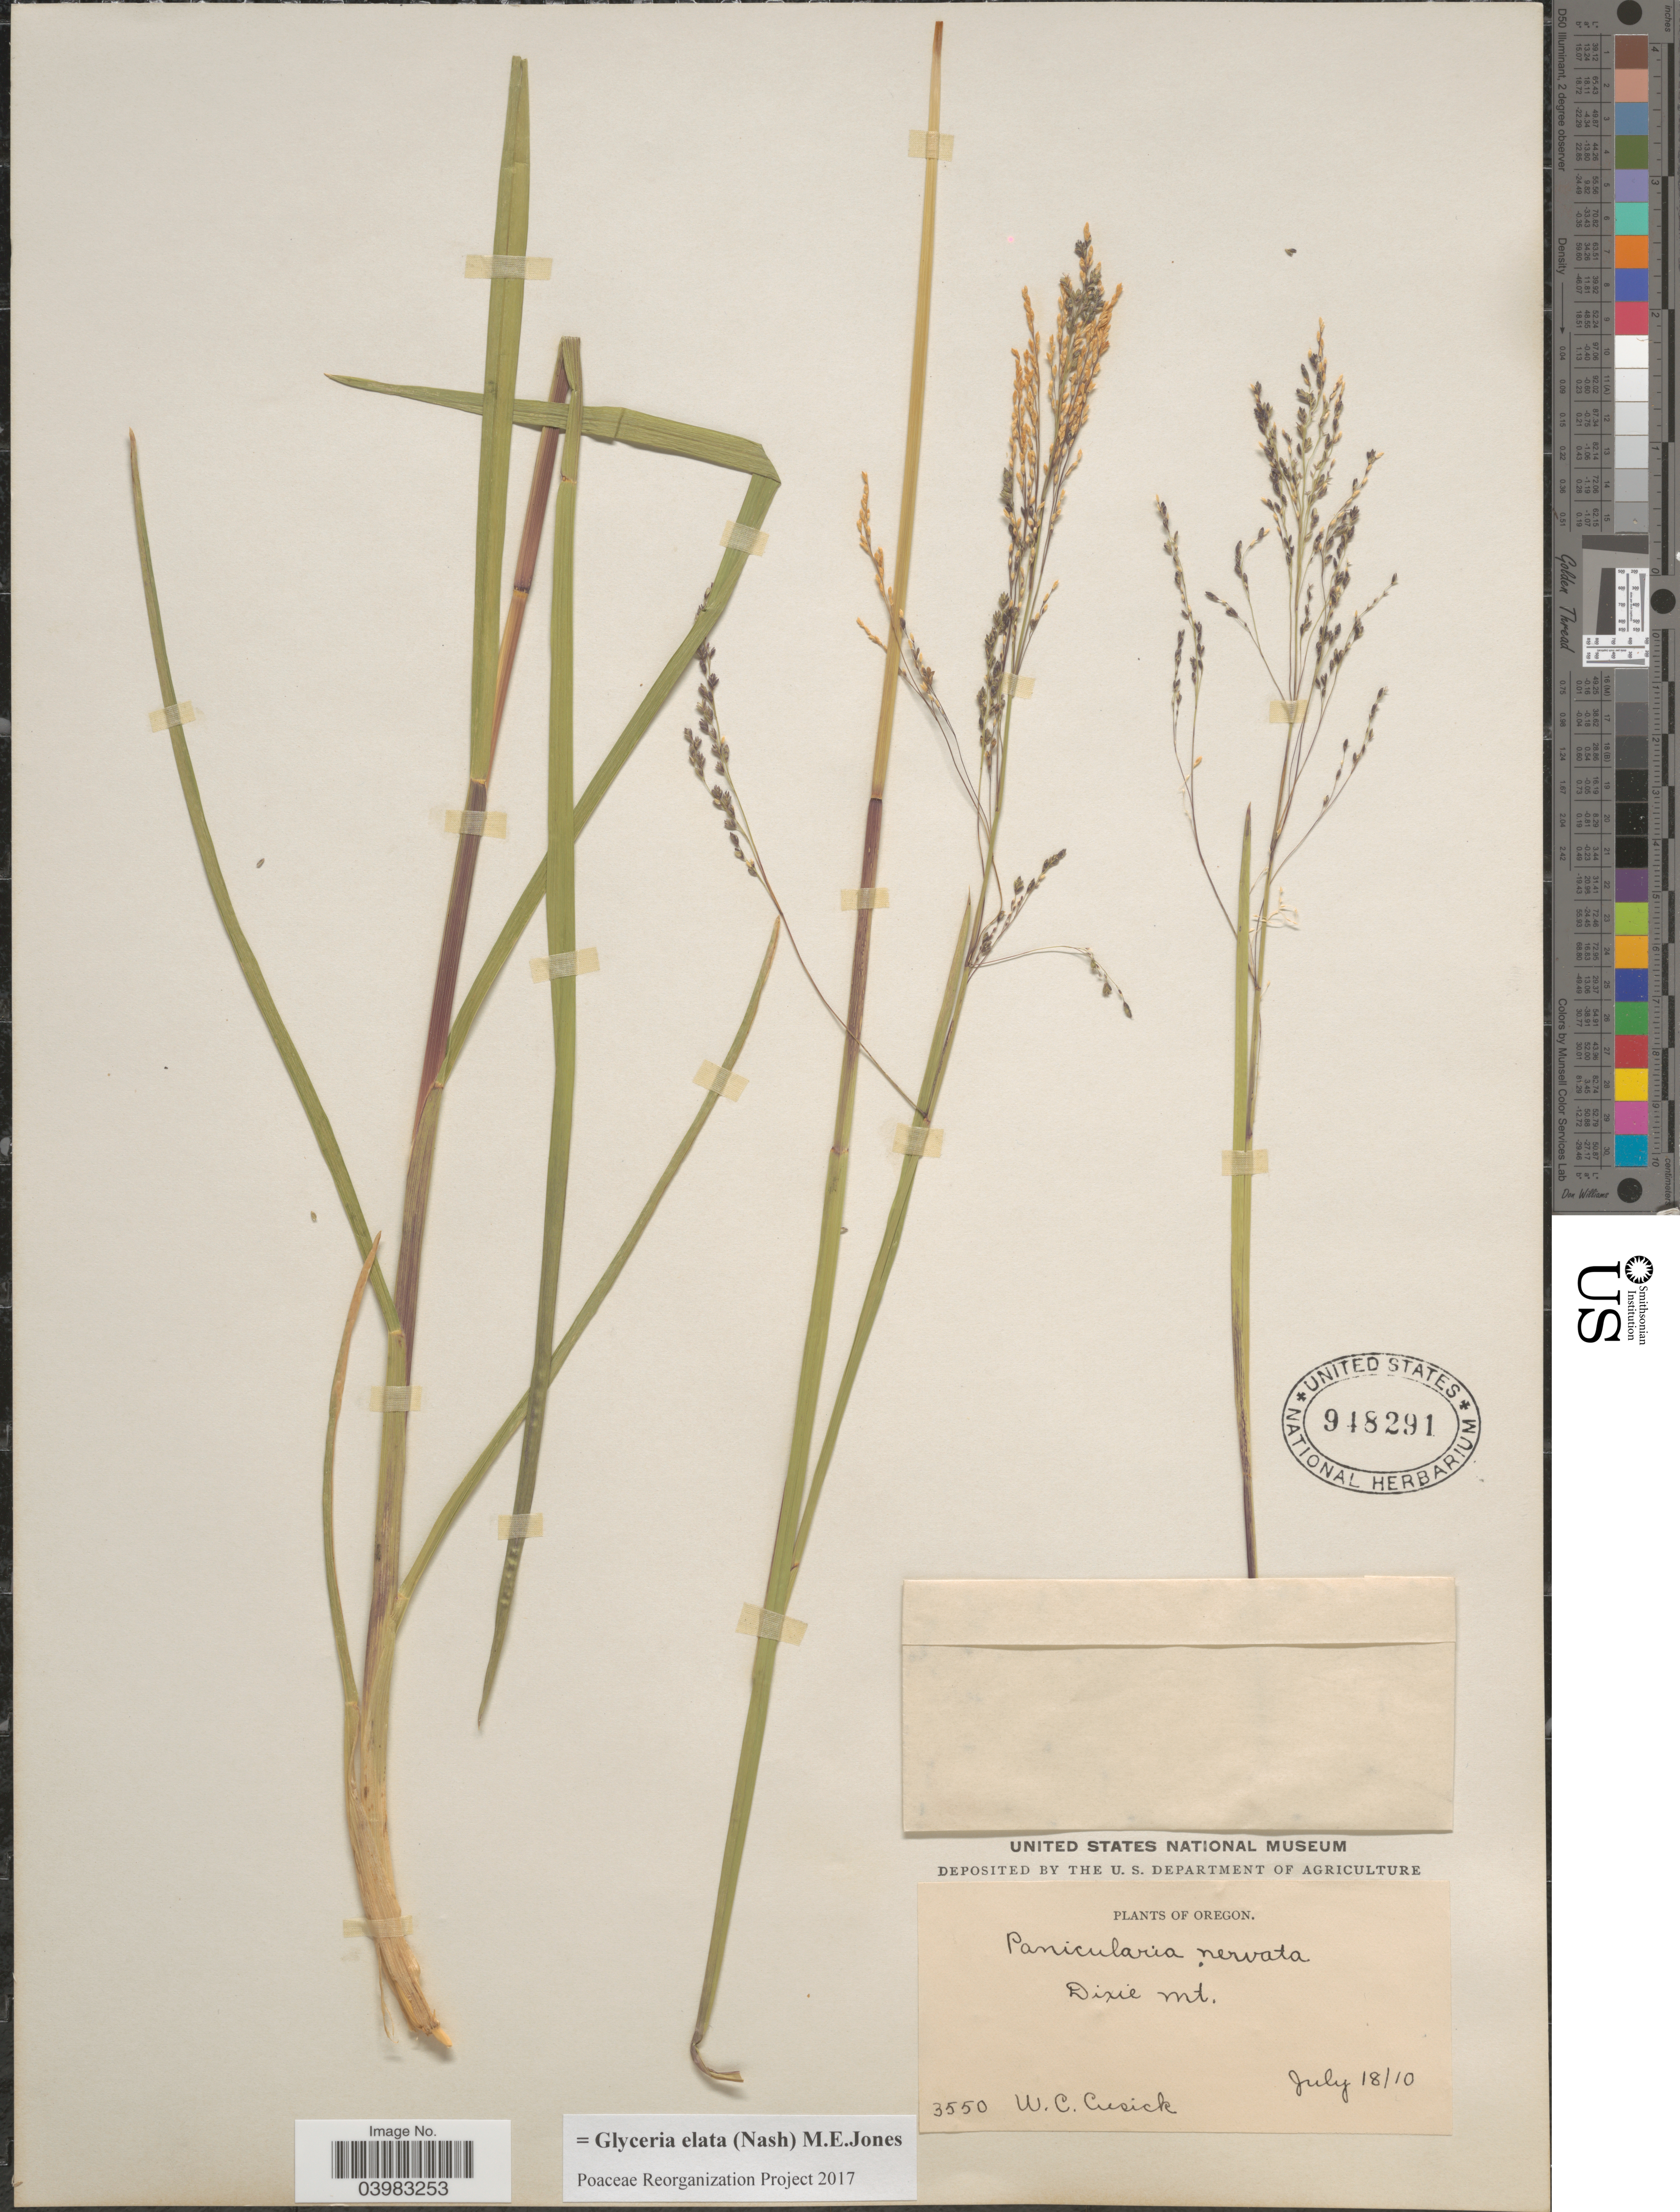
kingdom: Plantae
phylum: Tracheophyta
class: Liliopsida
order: Poales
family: Poaceae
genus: Glyceria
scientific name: Glyceria elata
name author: (Nash) M.E. Jones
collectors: W. C. Cusick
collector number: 3550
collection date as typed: Transcribed d/m/y: 18/7/10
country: United States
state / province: Oregon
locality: Dixie Mt.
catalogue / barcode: US 948291